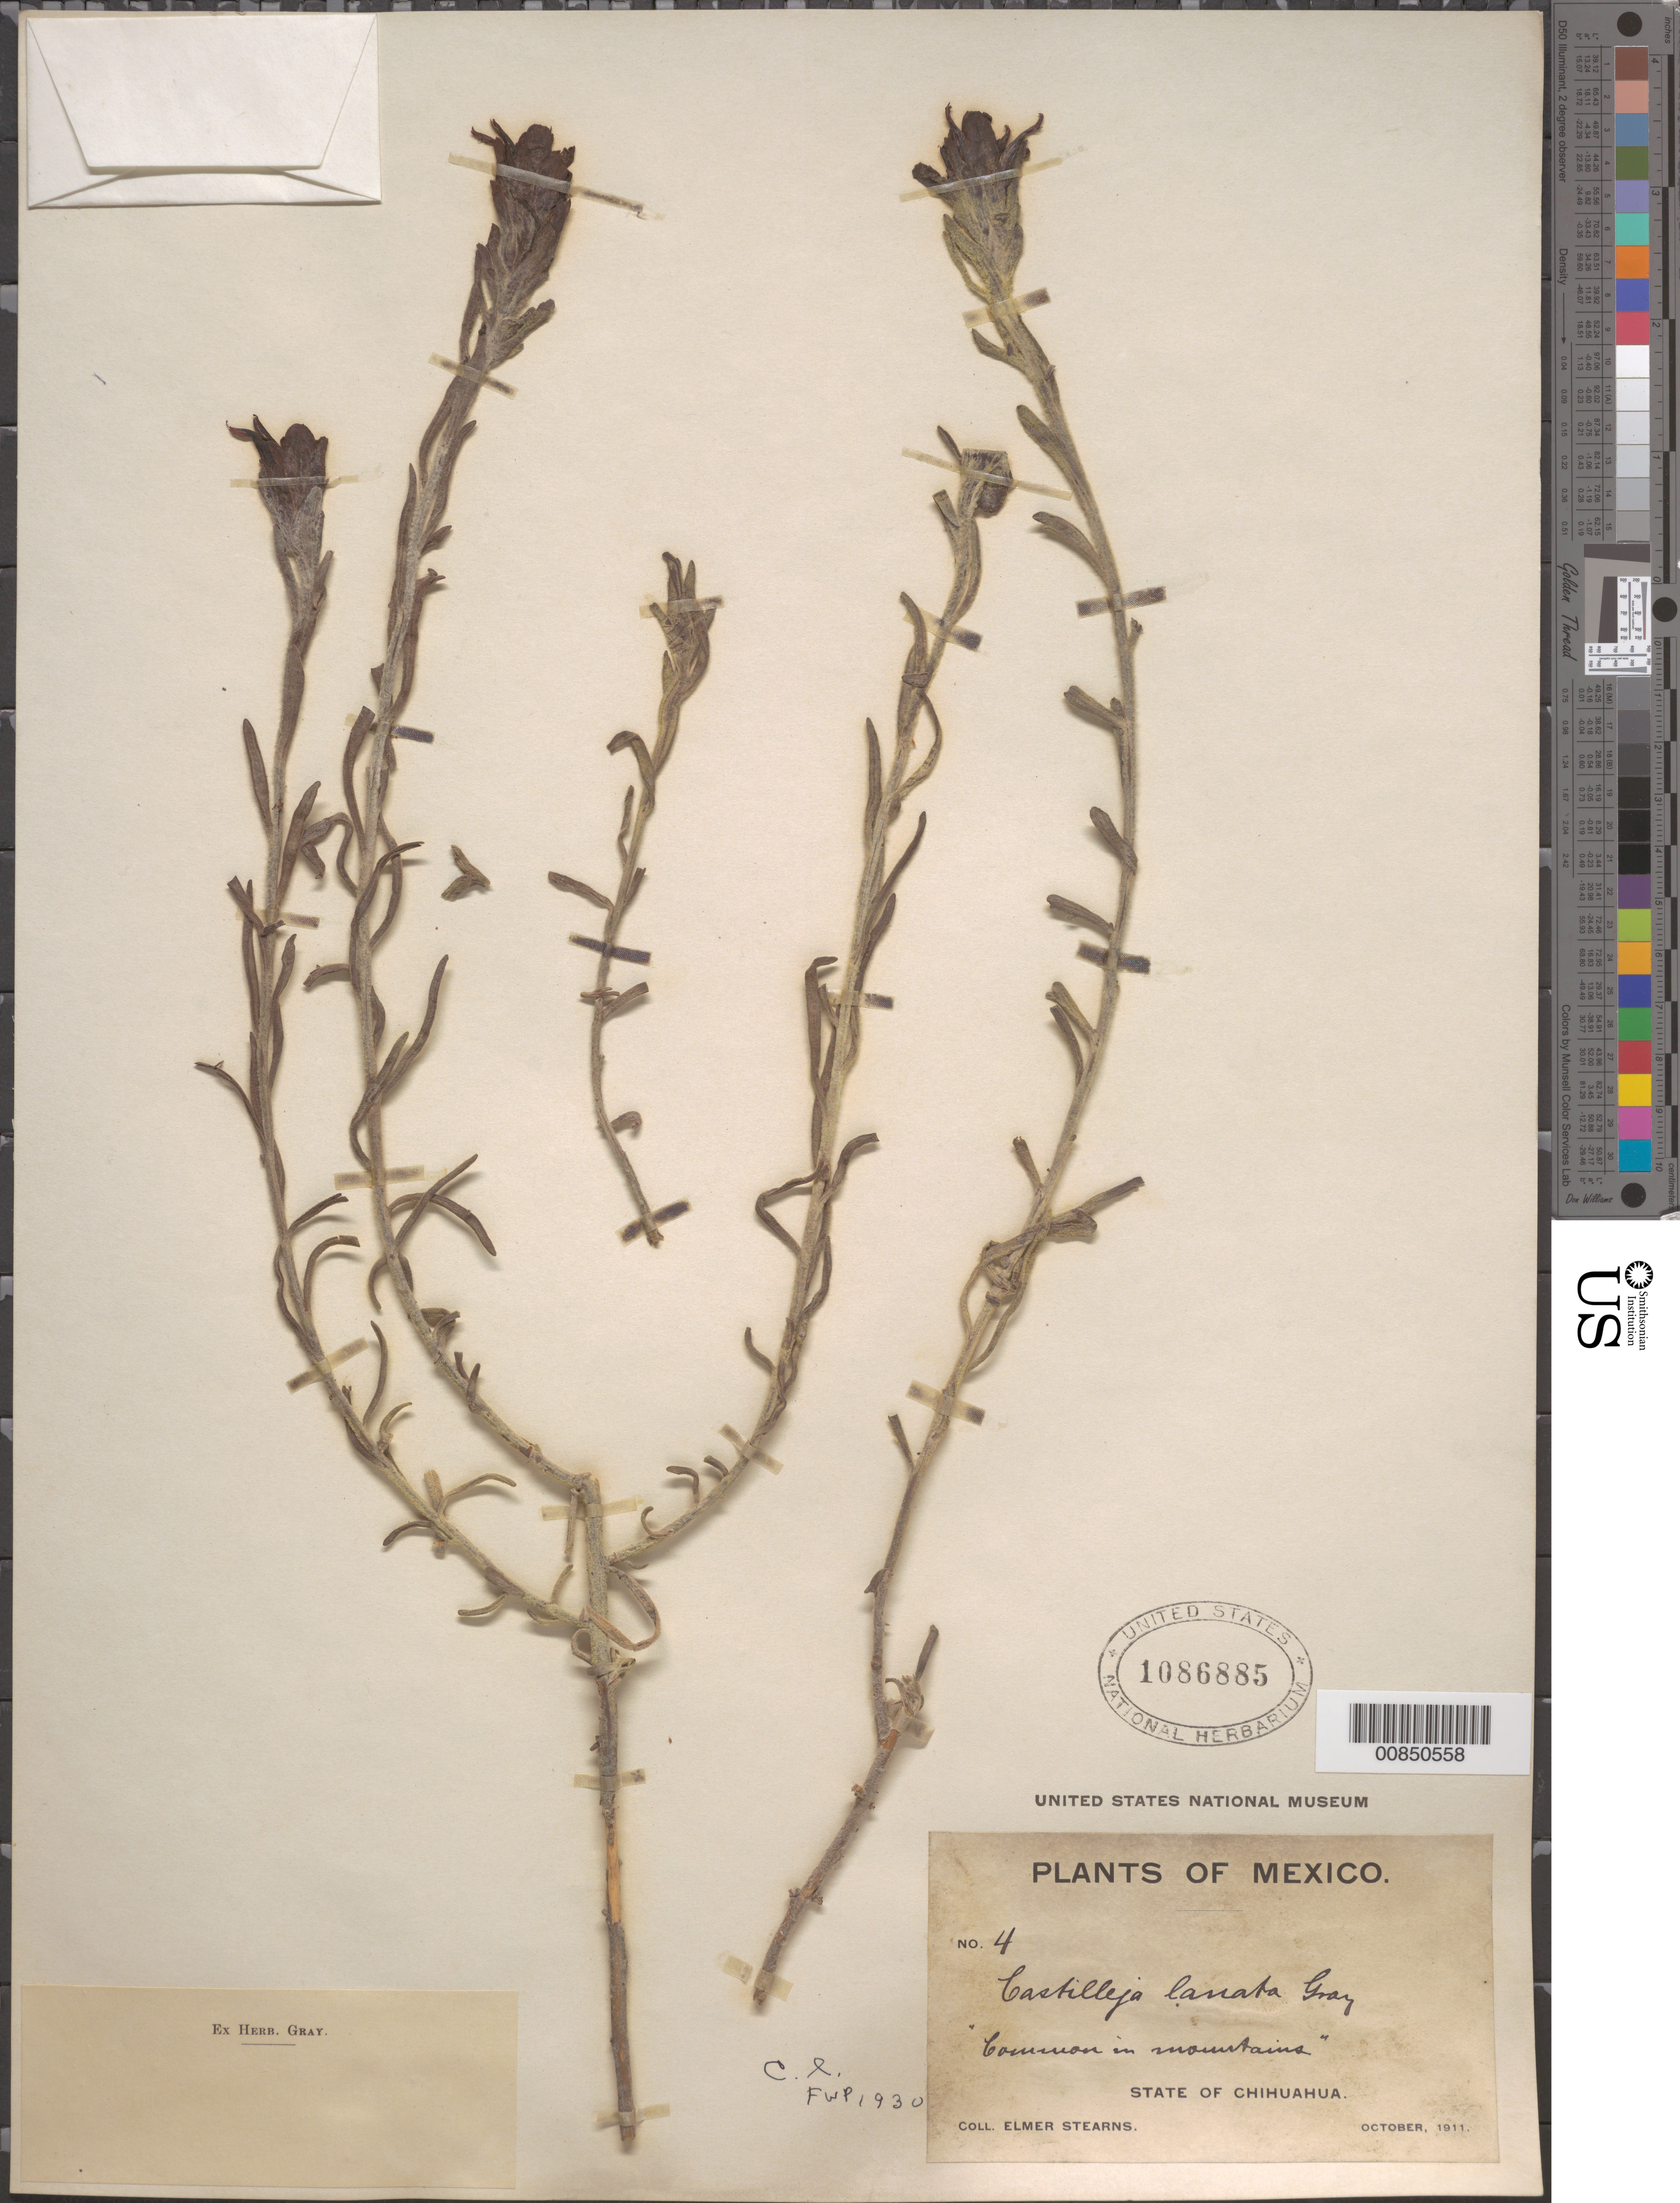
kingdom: Plantae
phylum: Tracheophyta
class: Magnoliopsida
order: Lamiales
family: Orobanchaceae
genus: Castilleja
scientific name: Castilleja lanata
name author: A. Gray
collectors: E. Stearns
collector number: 4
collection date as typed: Oct 1911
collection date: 1911-10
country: Mexico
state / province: Chihuahua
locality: State of Chihuahua.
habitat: Common in mountains.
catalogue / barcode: US 1086885